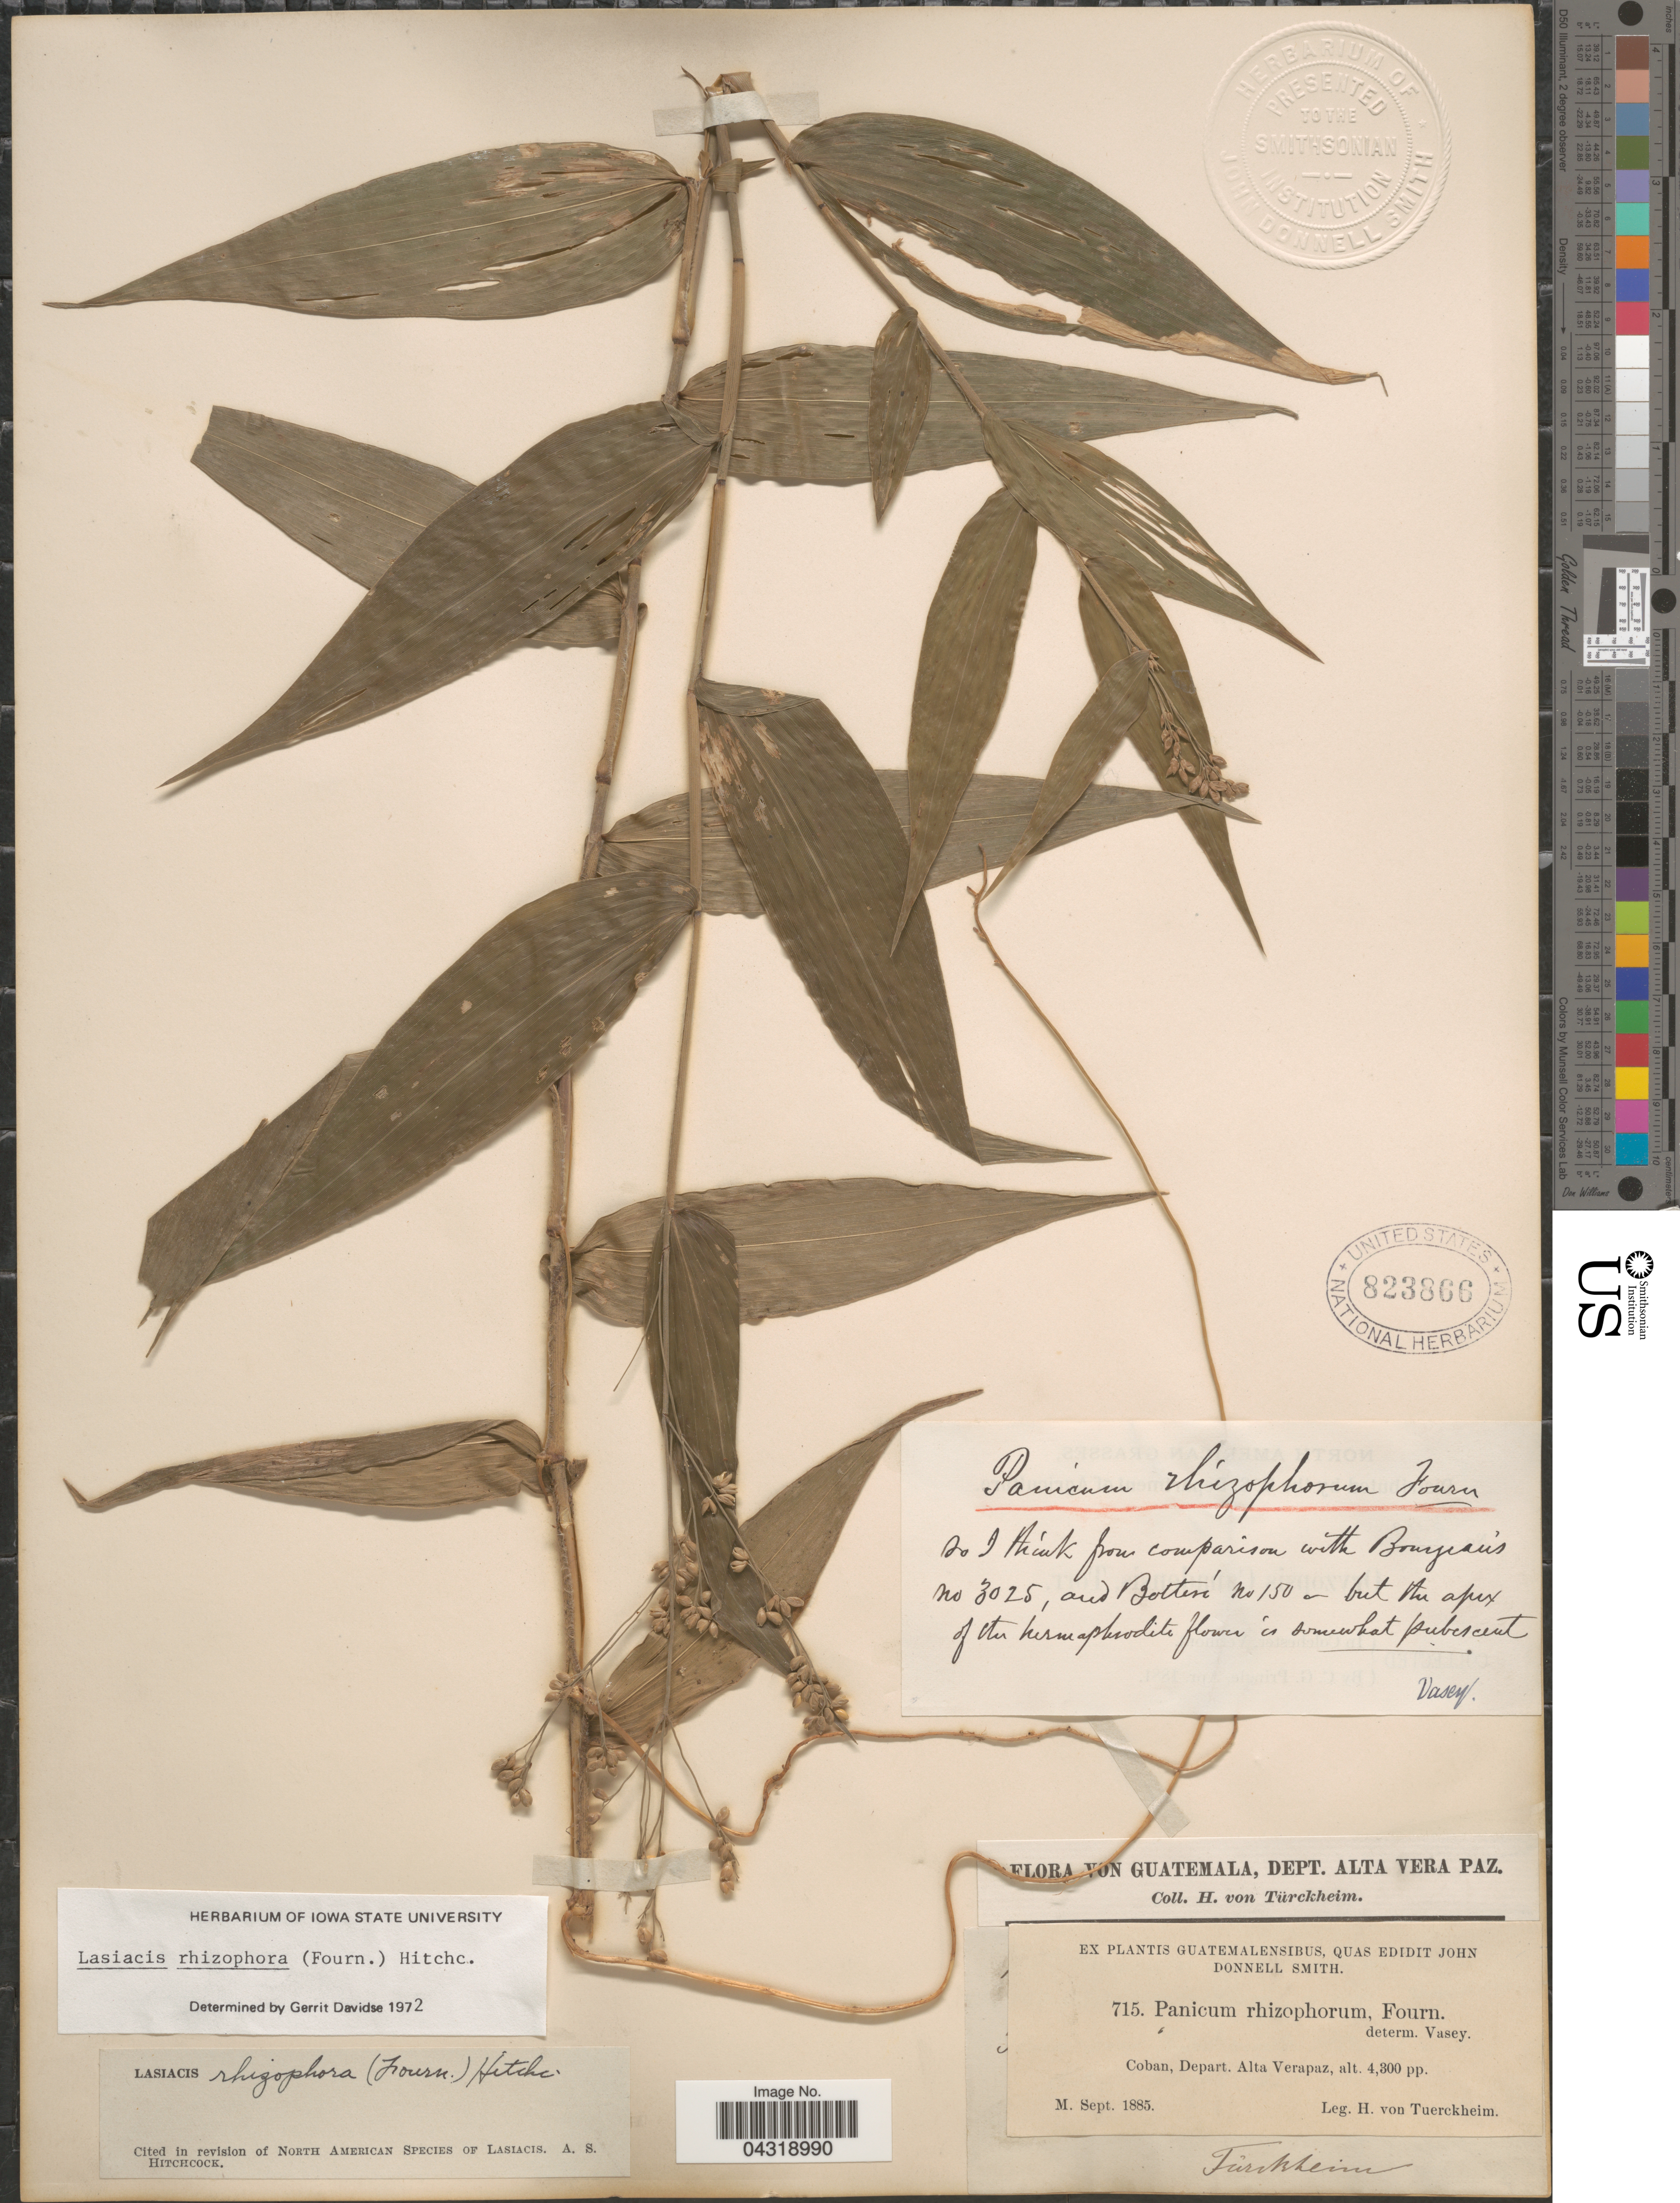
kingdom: Plantae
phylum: Tracheophyta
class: Liliopsida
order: Poales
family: Poaceae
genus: Lasiacis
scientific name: Lasiacis rhizophora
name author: (E. Fourn.) Hitchc.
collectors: H. von Türckheim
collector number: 715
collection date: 1885-09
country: Guatemala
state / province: Alta Verapaz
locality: Coban, Depart. Alta Verapaz.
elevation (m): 1311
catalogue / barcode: US 823866